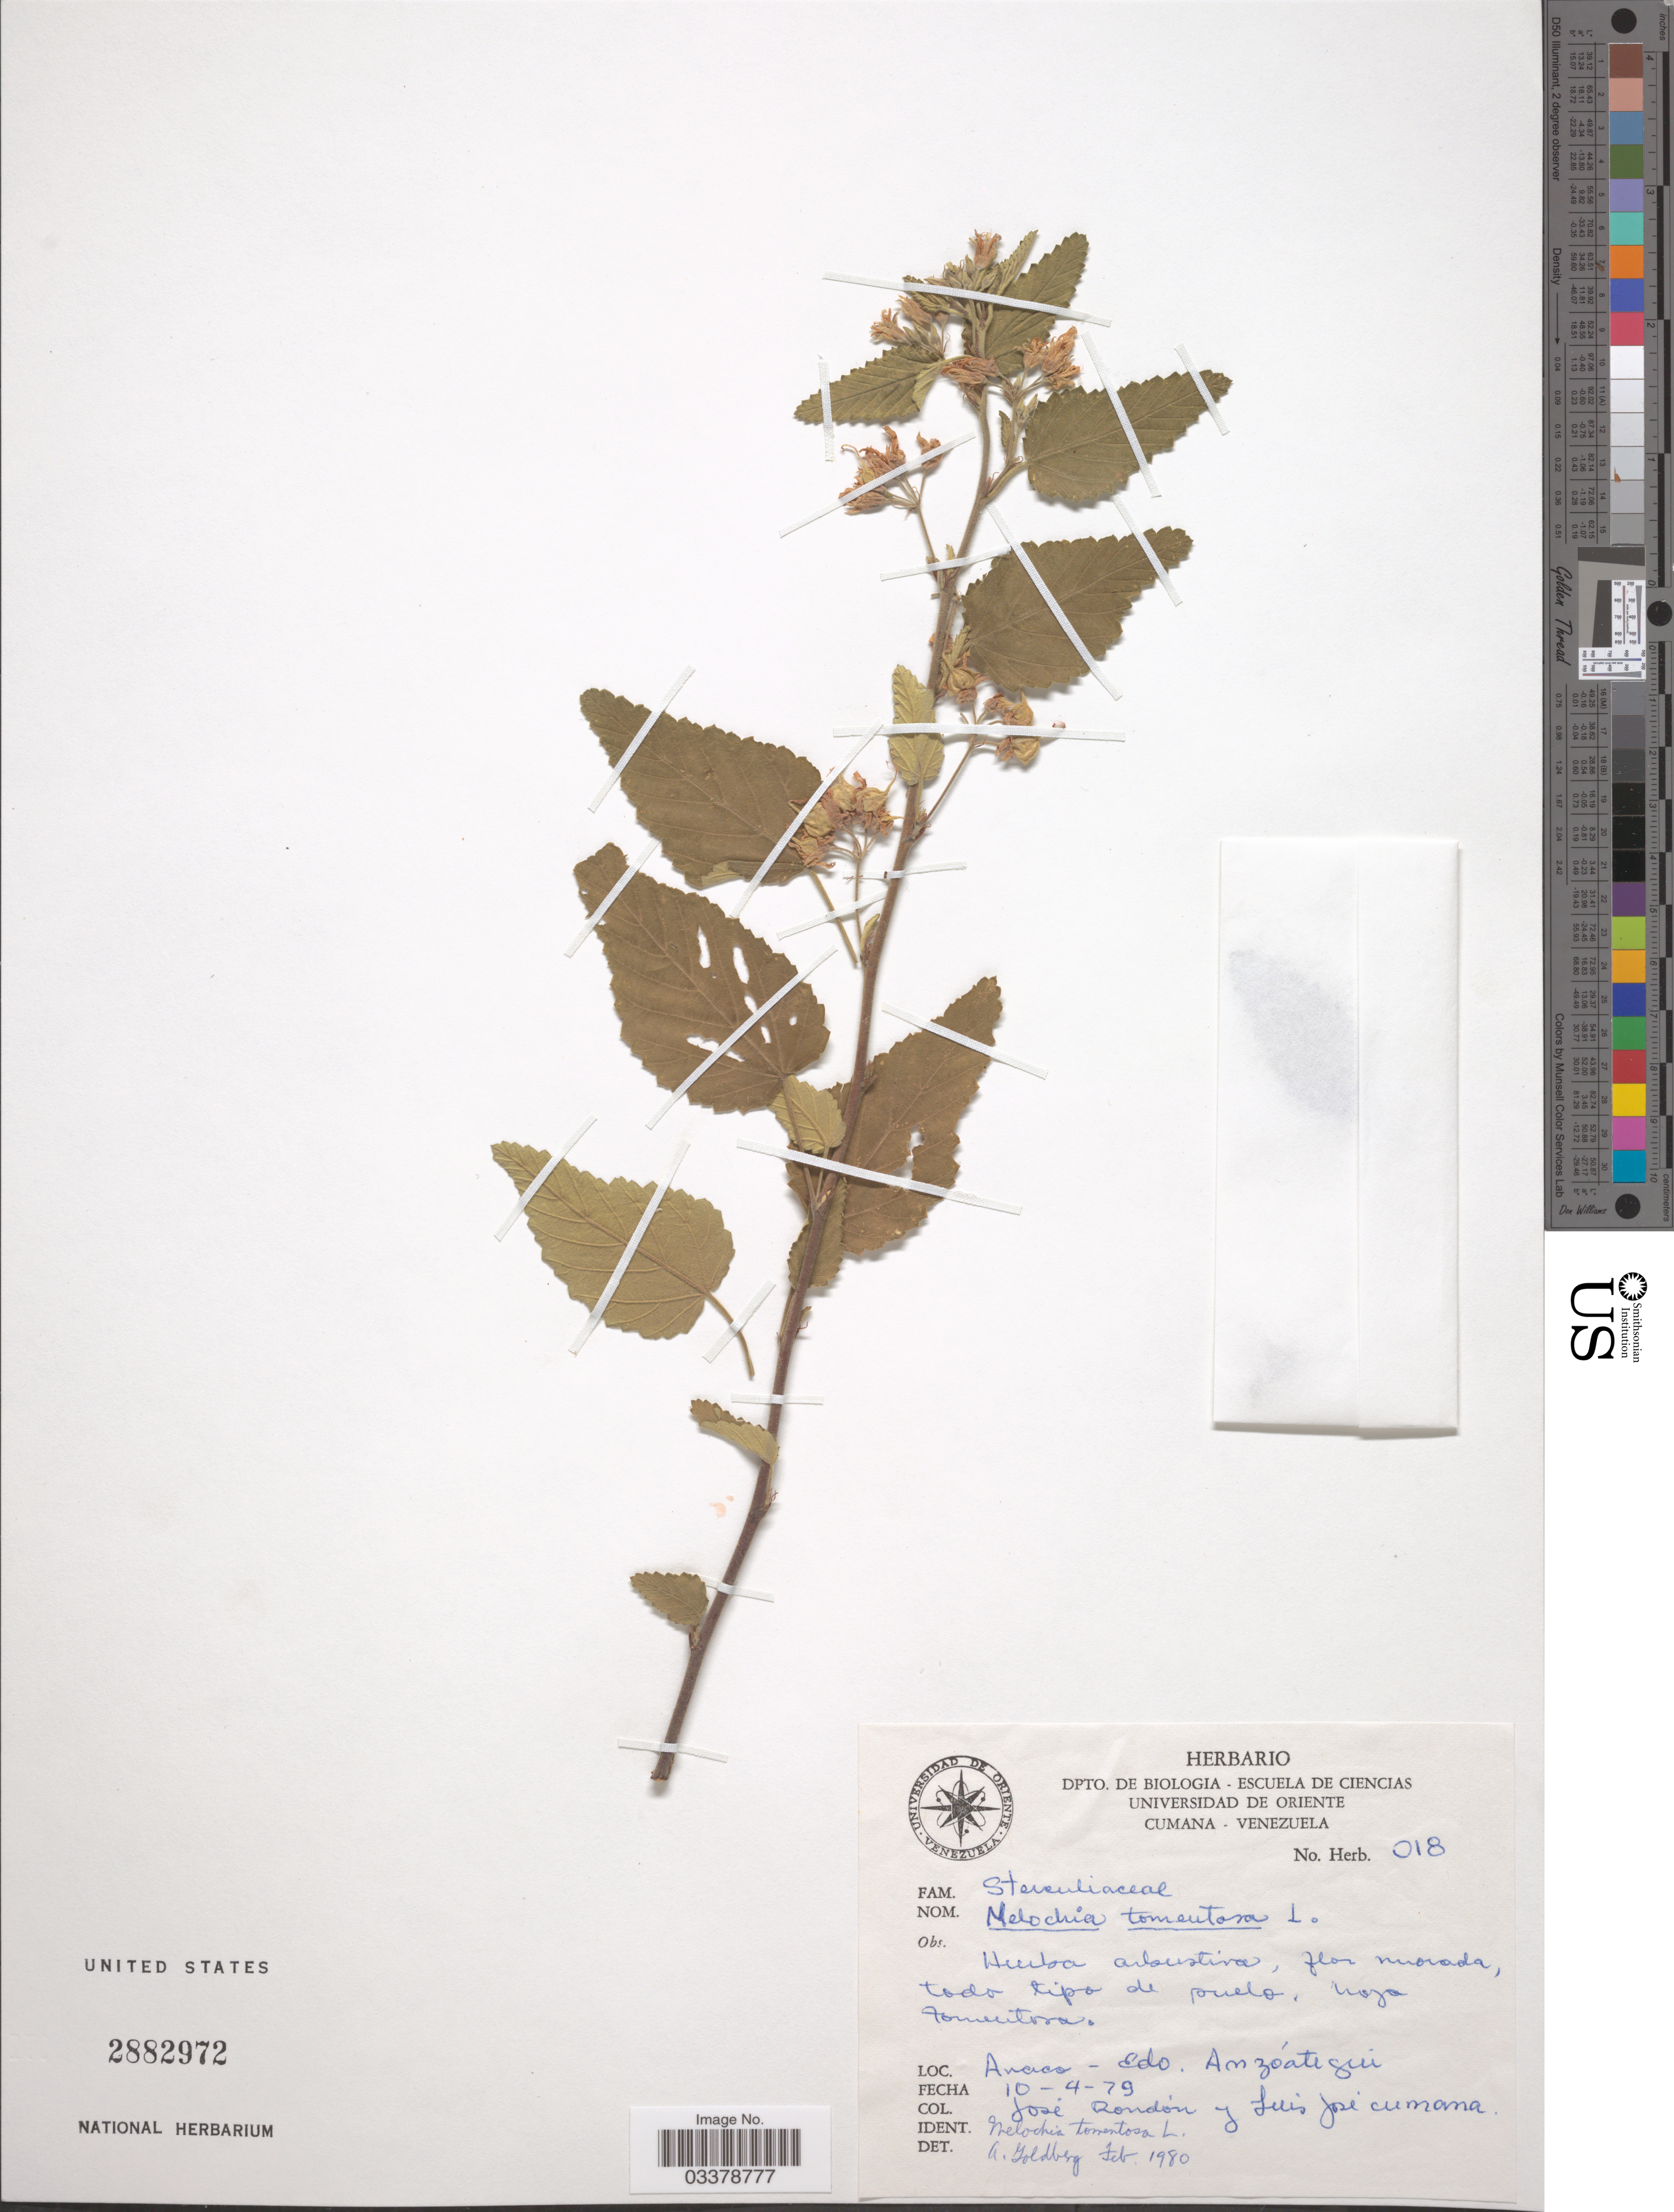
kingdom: Plantae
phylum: Tracheophyta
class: Magnoliopsida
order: Malvales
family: Malvaceae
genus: Melochia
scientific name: Melochia tomentosa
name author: L.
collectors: J. Rondón & L. Cumana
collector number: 018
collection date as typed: Transcribed d/m/y: 10/4/79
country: Venezuela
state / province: Anzoategui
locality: Anaco.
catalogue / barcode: US 2882972